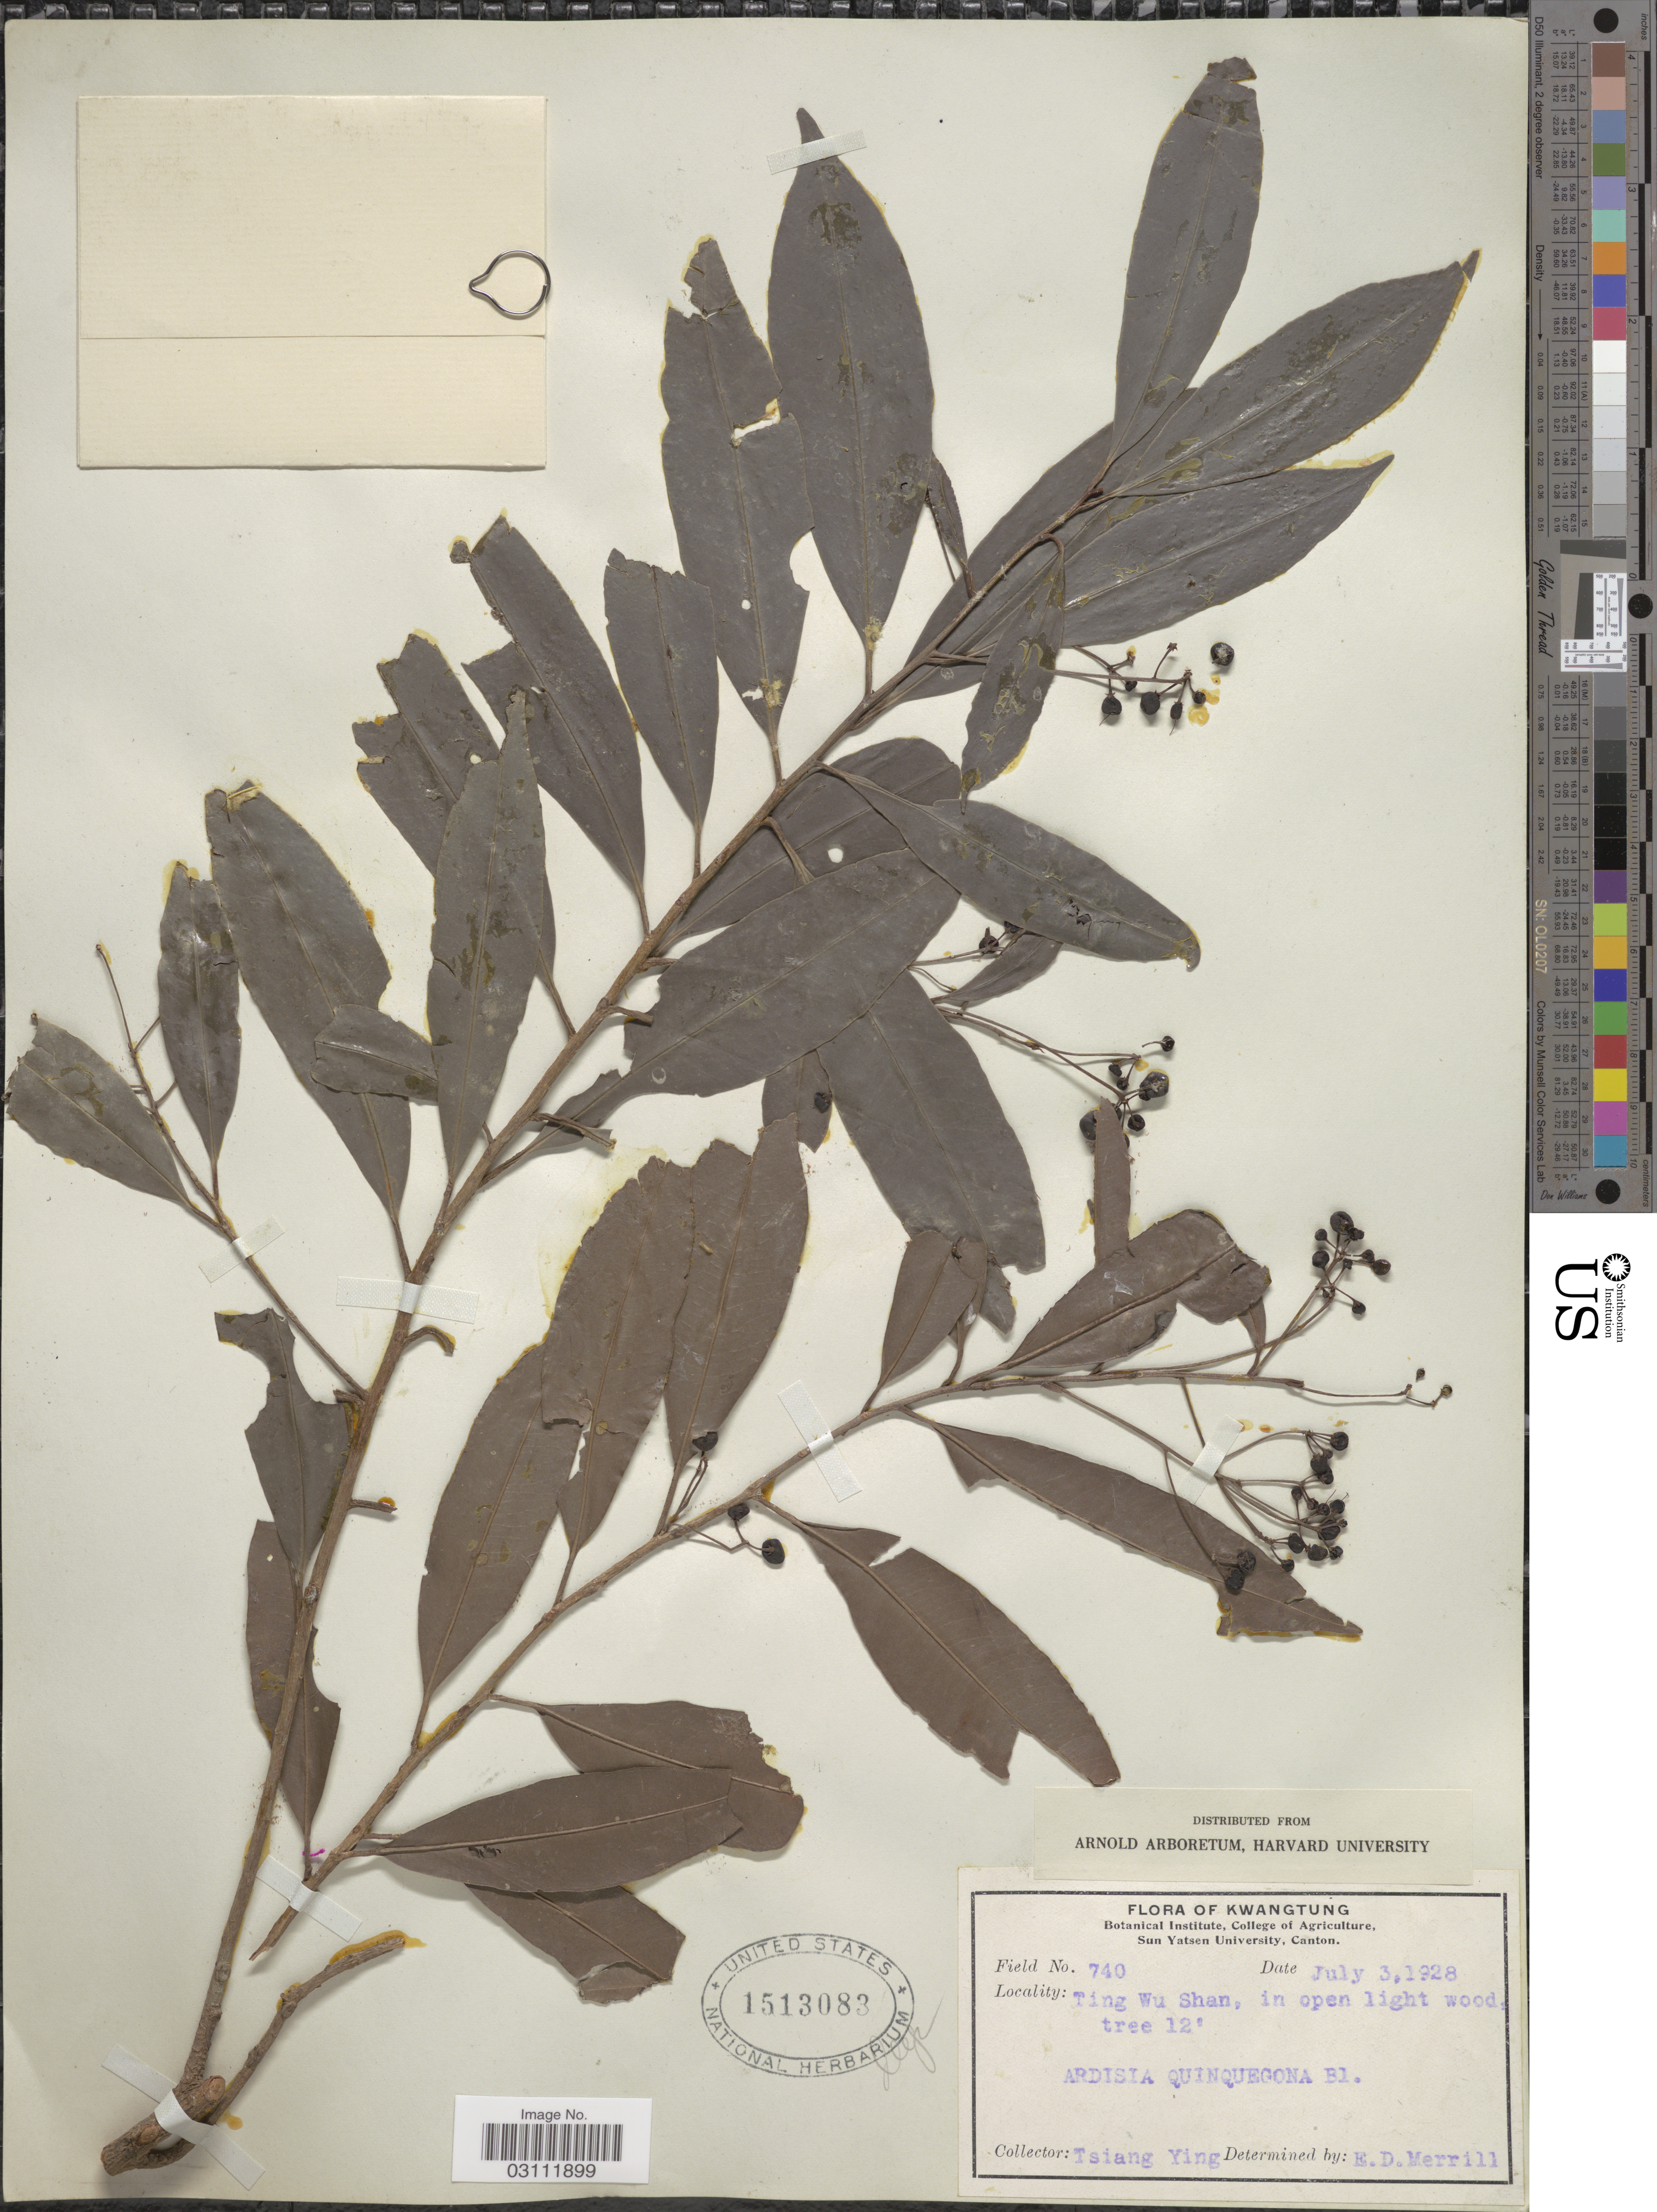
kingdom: Plantae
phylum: Tracheophyta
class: Magnoliopsida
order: Ericales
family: Primulaceae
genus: Ardisia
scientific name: Ardisia quinquegona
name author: Blume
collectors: T. Ying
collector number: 740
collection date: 1928-07-03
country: China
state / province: Guangdong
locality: Kwangtung. Ting Wu Shan.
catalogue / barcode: US 1513083